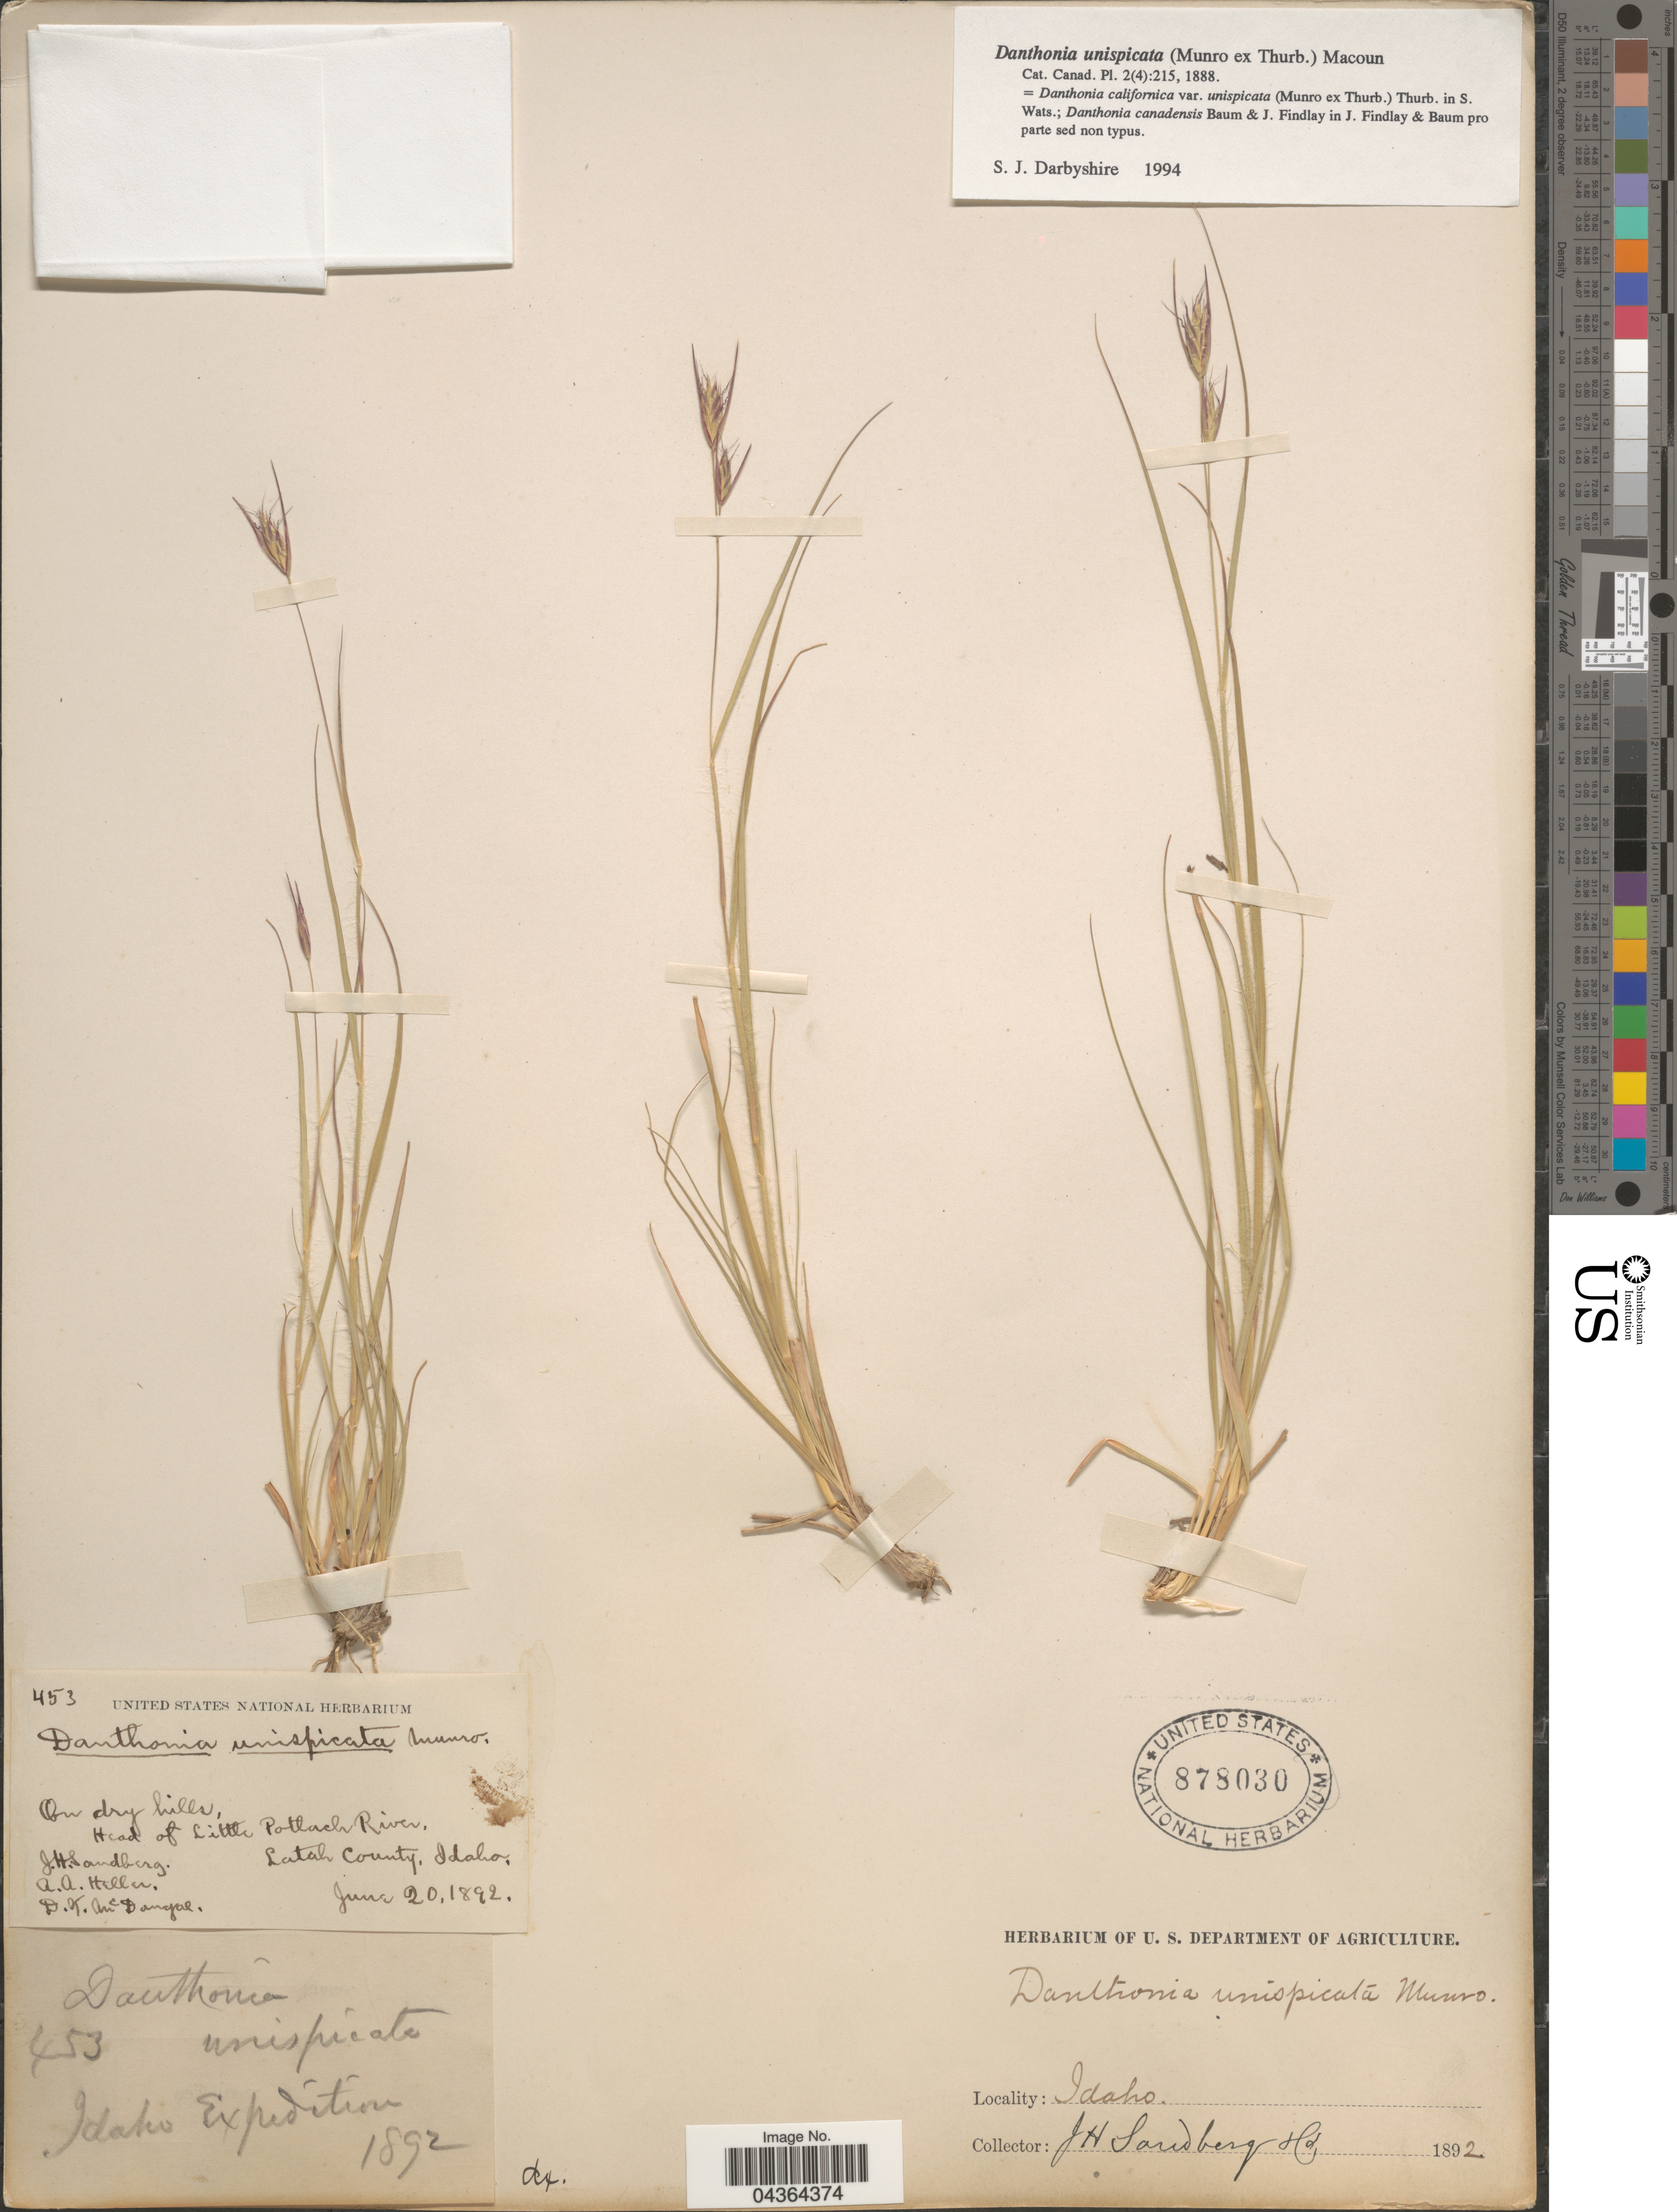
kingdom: Plantae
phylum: Tracheophyta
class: Liliopsida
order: Poales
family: Poaceae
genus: Danthonia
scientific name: Danthonia unispicata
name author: (Thurb.) Munro ex Macoun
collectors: J. H. Sandberg, A. A. Heller & D. McDougal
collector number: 453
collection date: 1892-06-20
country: United States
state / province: Idaho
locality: On dry hills, Head of Little Potlach River, Latah County. Idaho Expedition 1892.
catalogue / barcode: US 878030